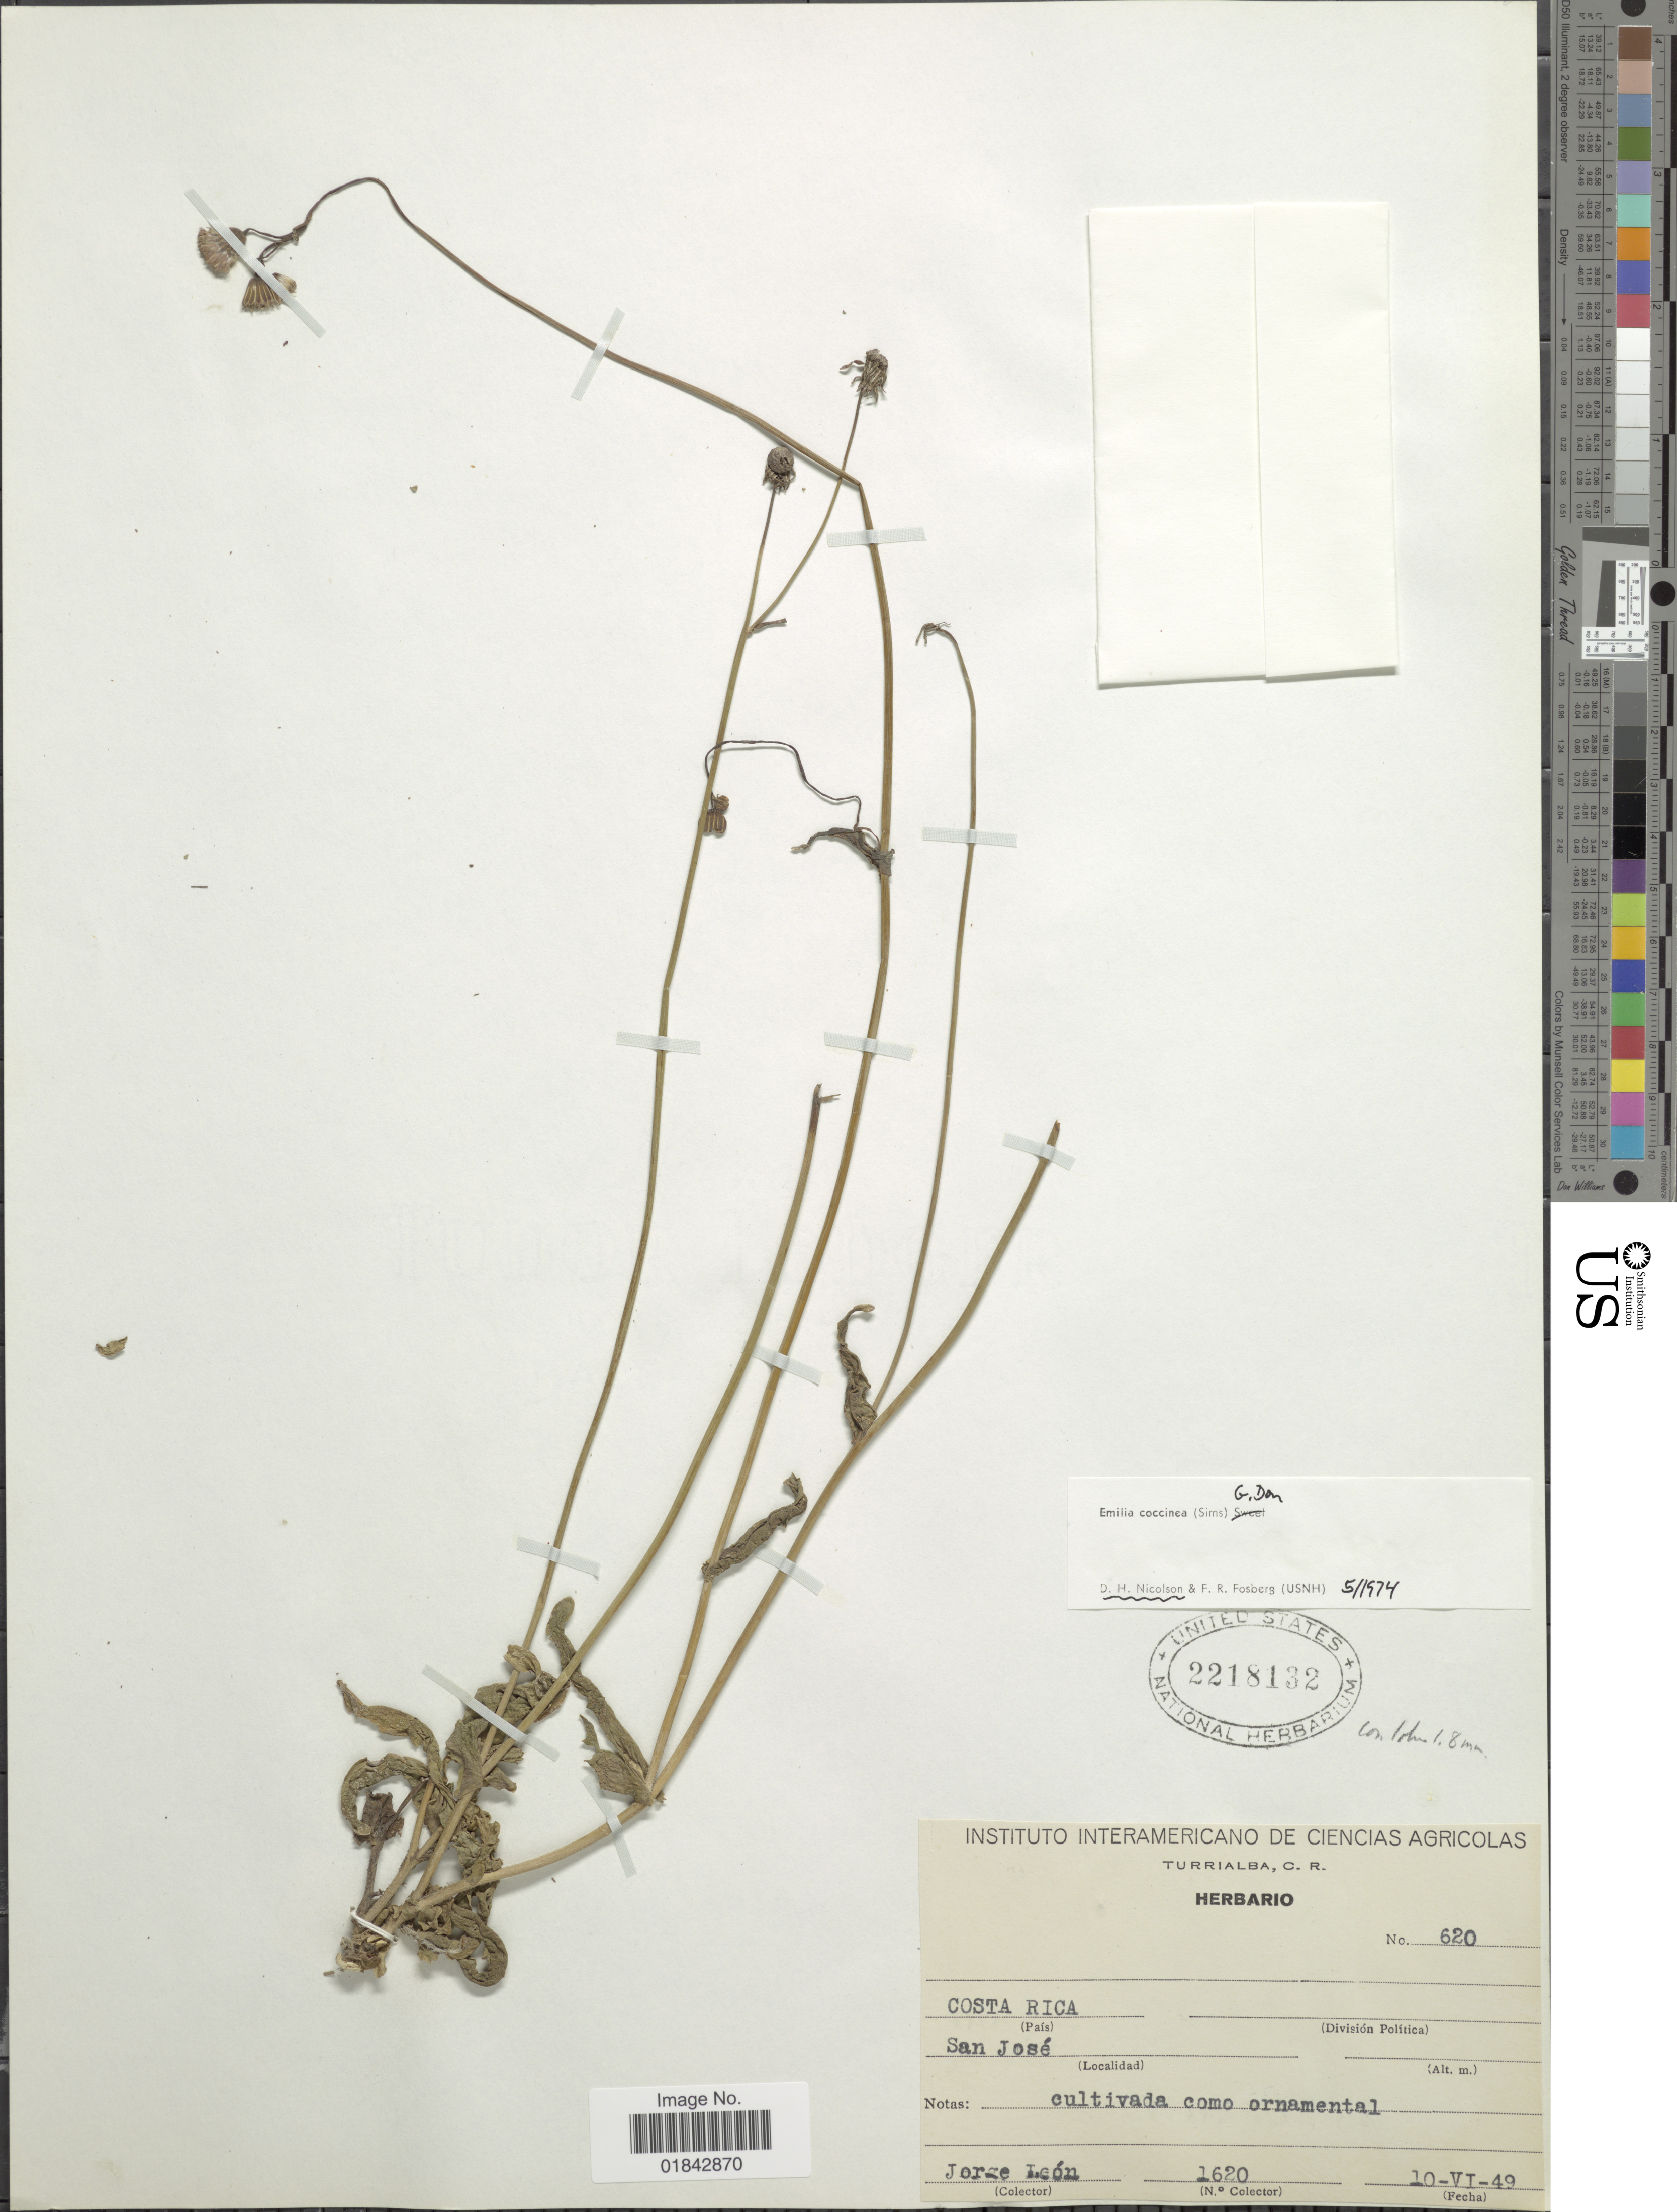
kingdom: Plantae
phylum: Tracheophyta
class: Magnoliopsida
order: Asterales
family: Asteraceae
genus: Emilia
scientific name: Emilia coccinea (Sims) Sweet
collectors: J. León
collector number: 1620/ 620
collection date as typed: Transcribed d/m/y: 10/6/49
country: Costa Rica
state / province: San José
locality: Cultivada como ornamental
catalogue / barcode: US 2218132